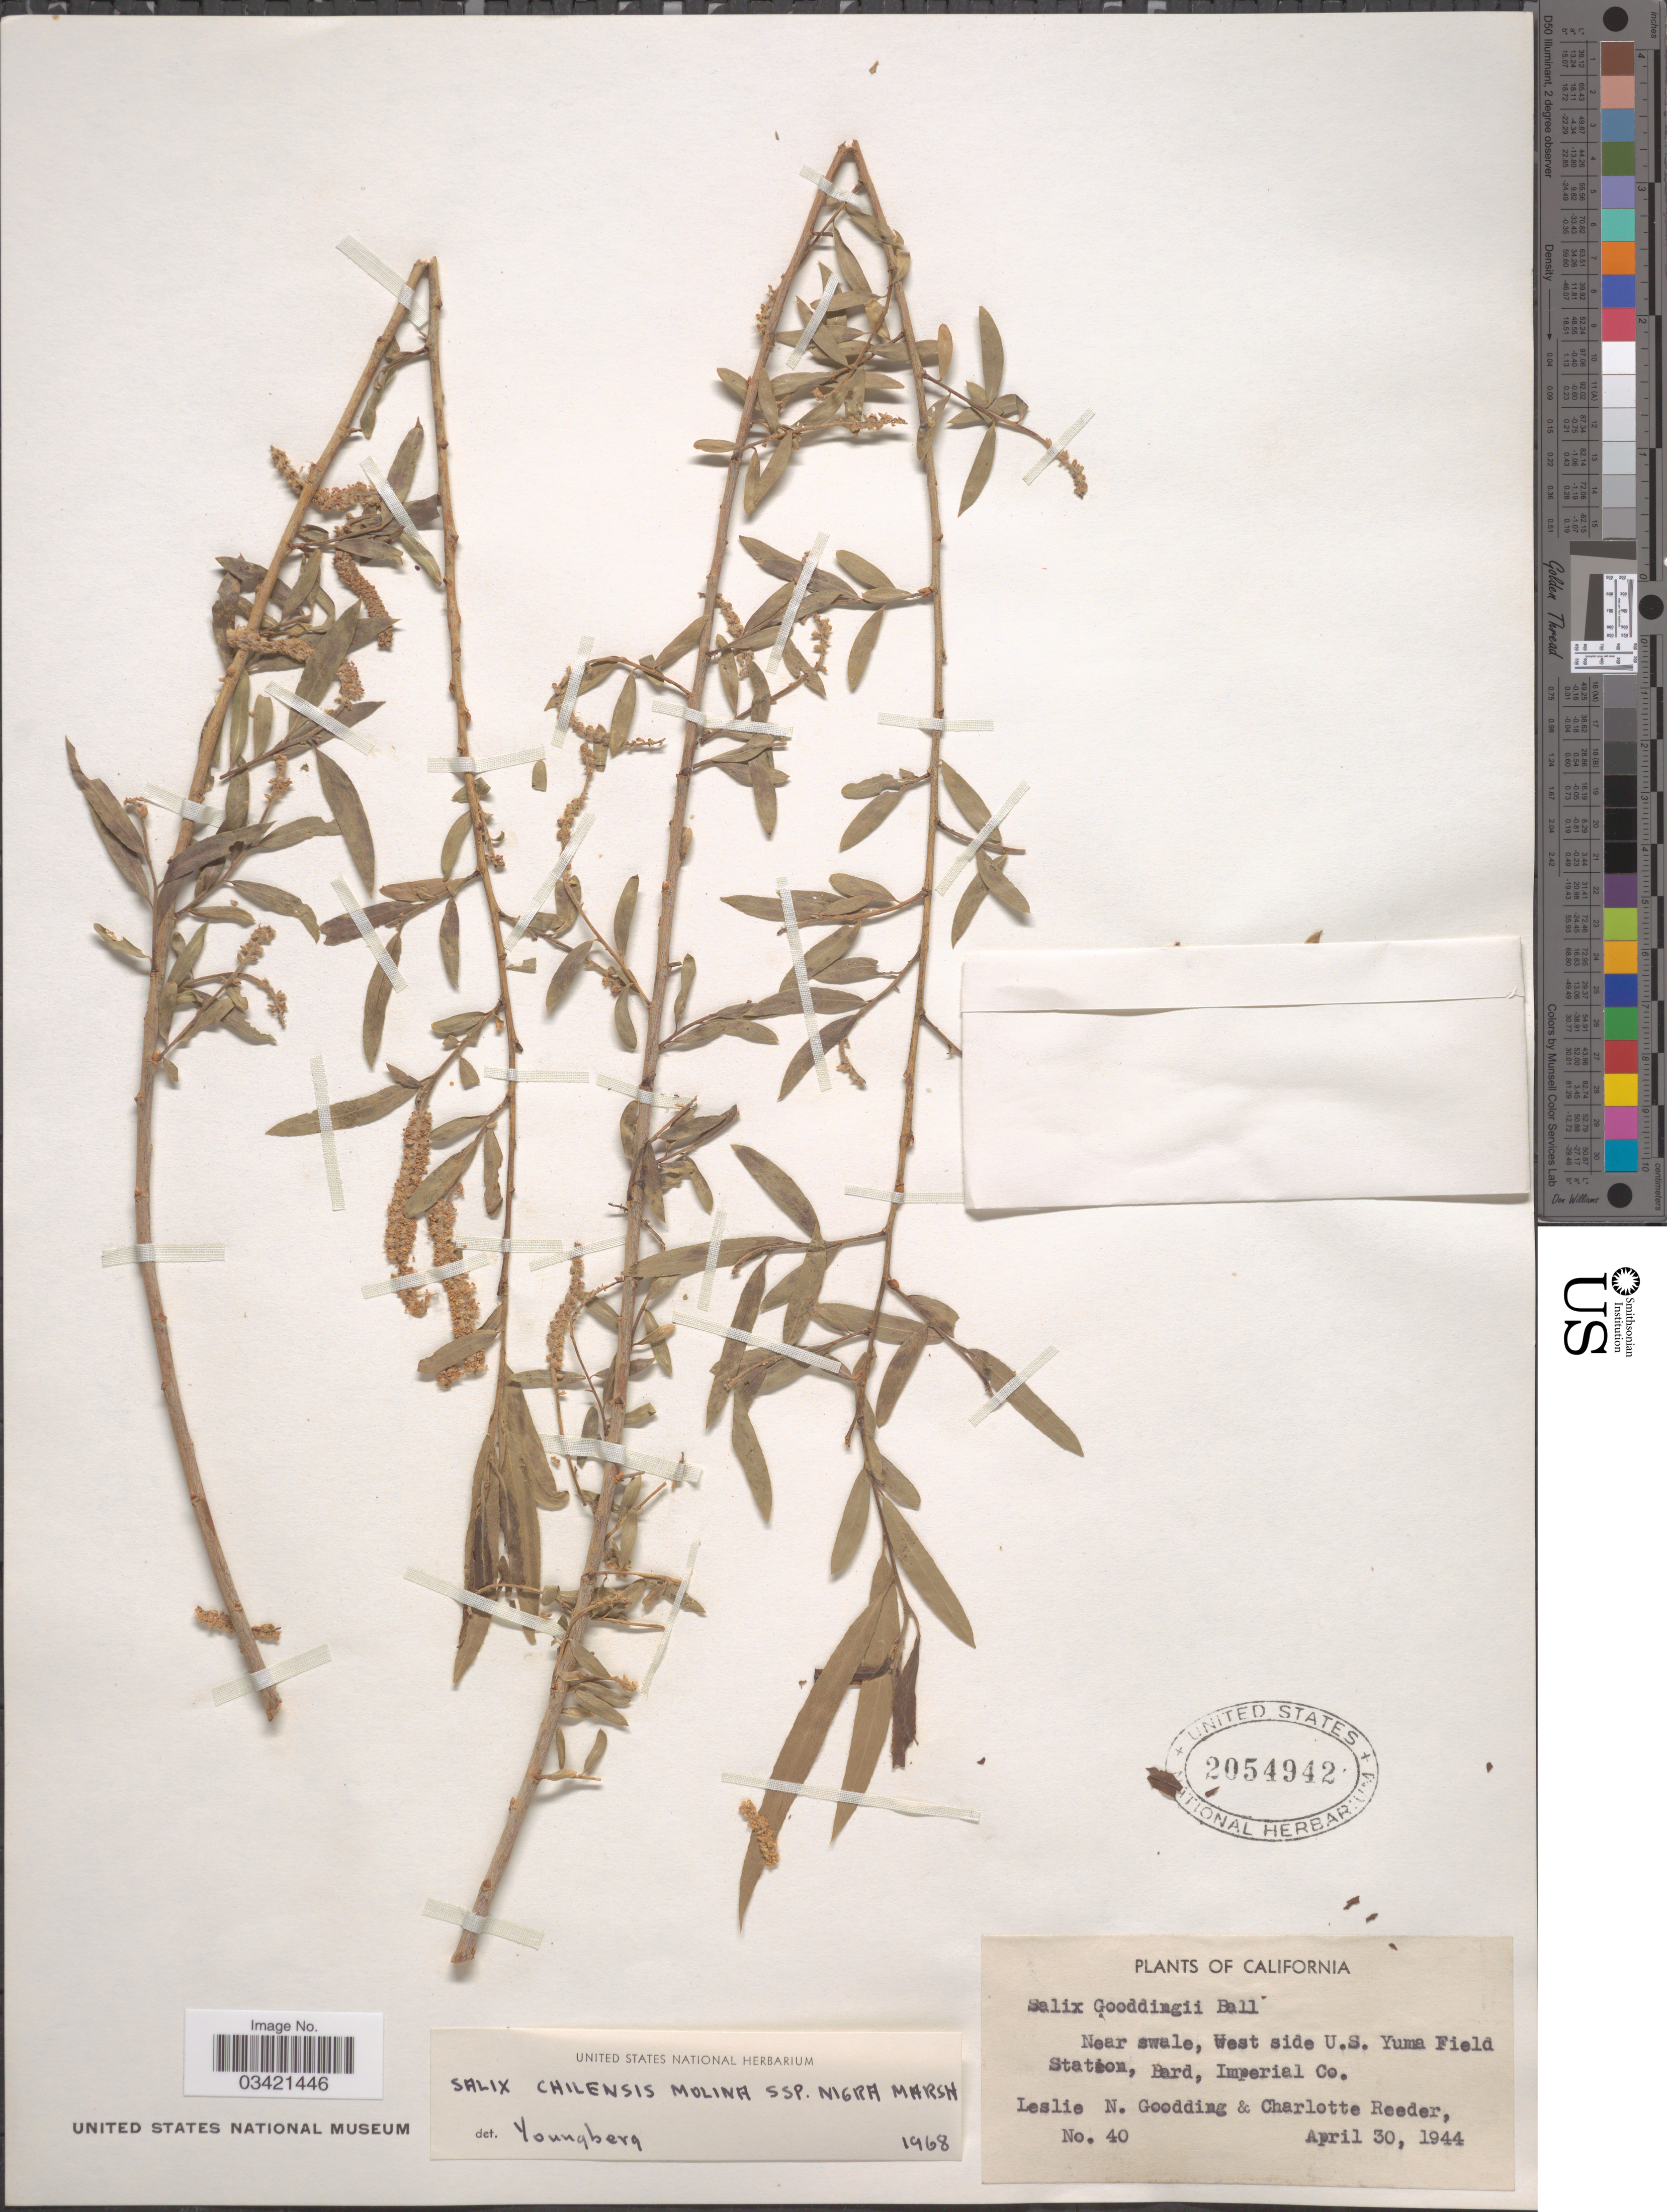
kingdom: Plantae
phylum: Tracheophyta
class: Magnoliopsida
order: Malpighiales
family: Salicaceae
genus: Salix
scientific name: Salix gooddingii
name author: C.R. Ball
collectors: L. N. Goodding & C. G. Reeder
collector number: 40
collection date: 1944-04-30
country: United States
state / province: California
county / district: Imperial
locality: Near swale, West side U.S. Yuma Field Station, Bard, Imperial co.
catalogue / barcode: US 2054942